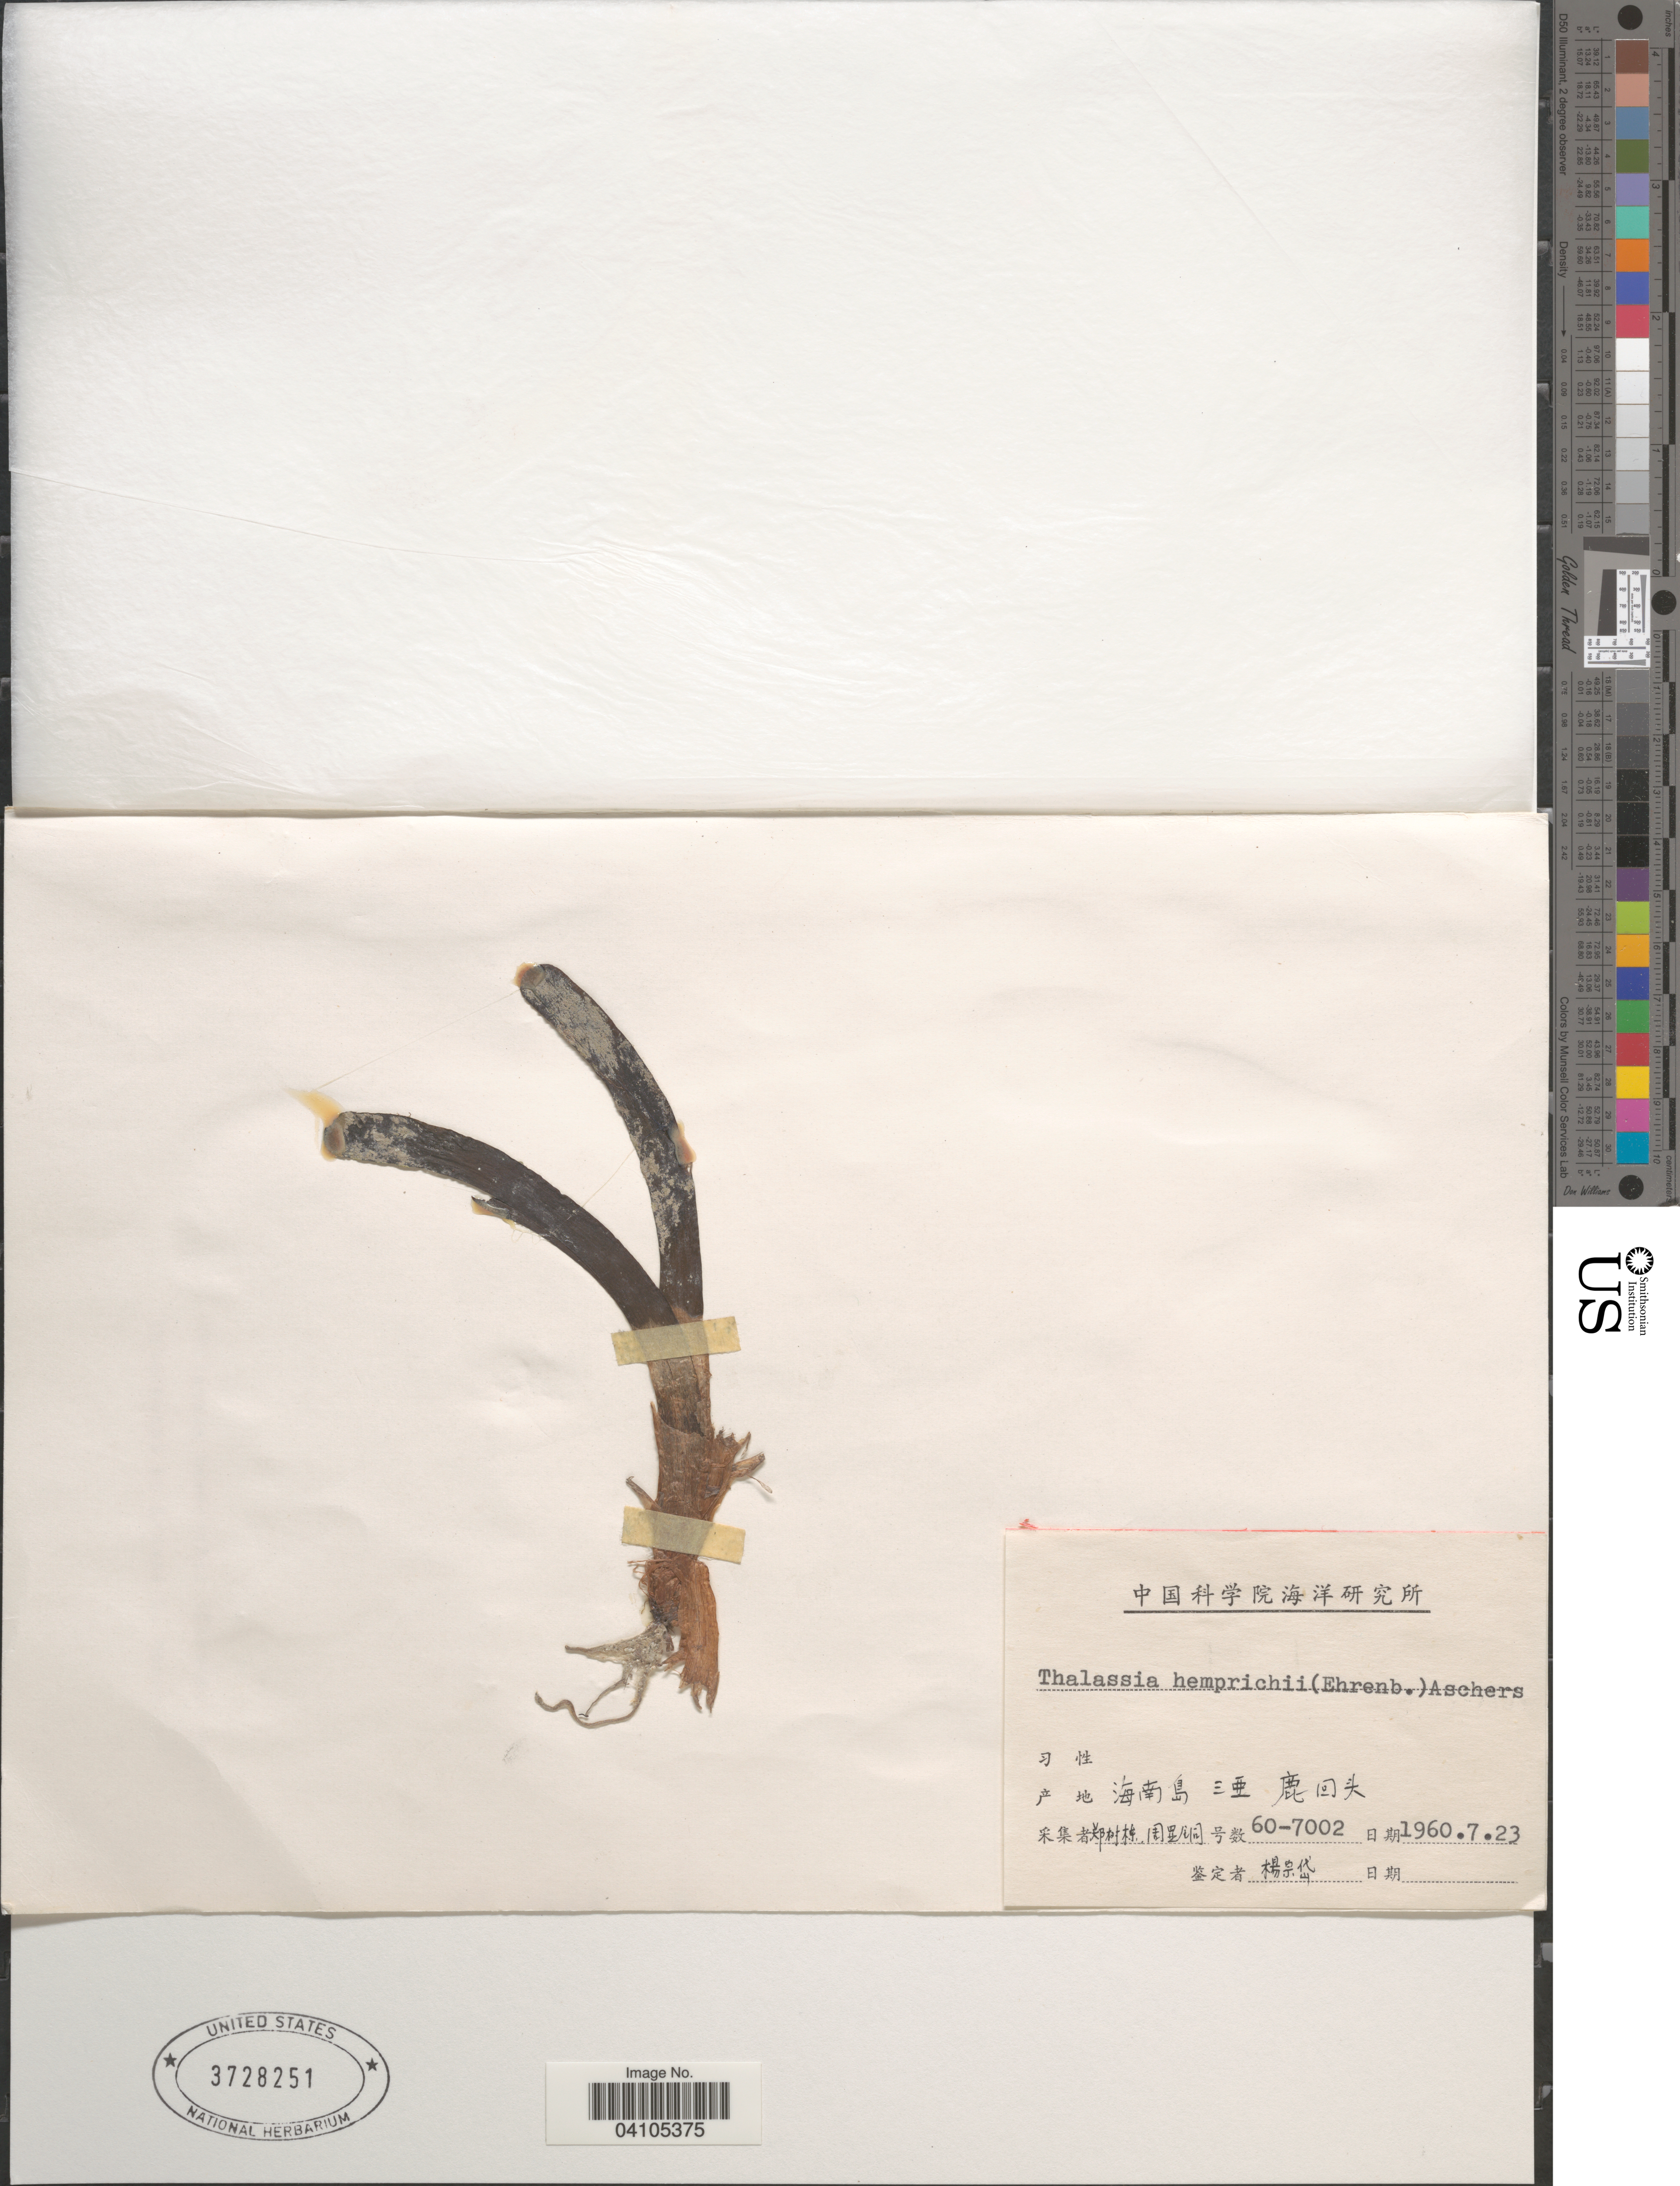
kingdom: Plantae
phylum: Tracheophyta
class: Liliopsida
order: Alismatales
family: Hydrocharitaceae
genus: Thalassia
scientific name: Thalassia hemprichii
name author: Asch.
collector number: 60-7002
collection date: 1960-07-23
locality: X.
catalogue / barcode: US 3728251